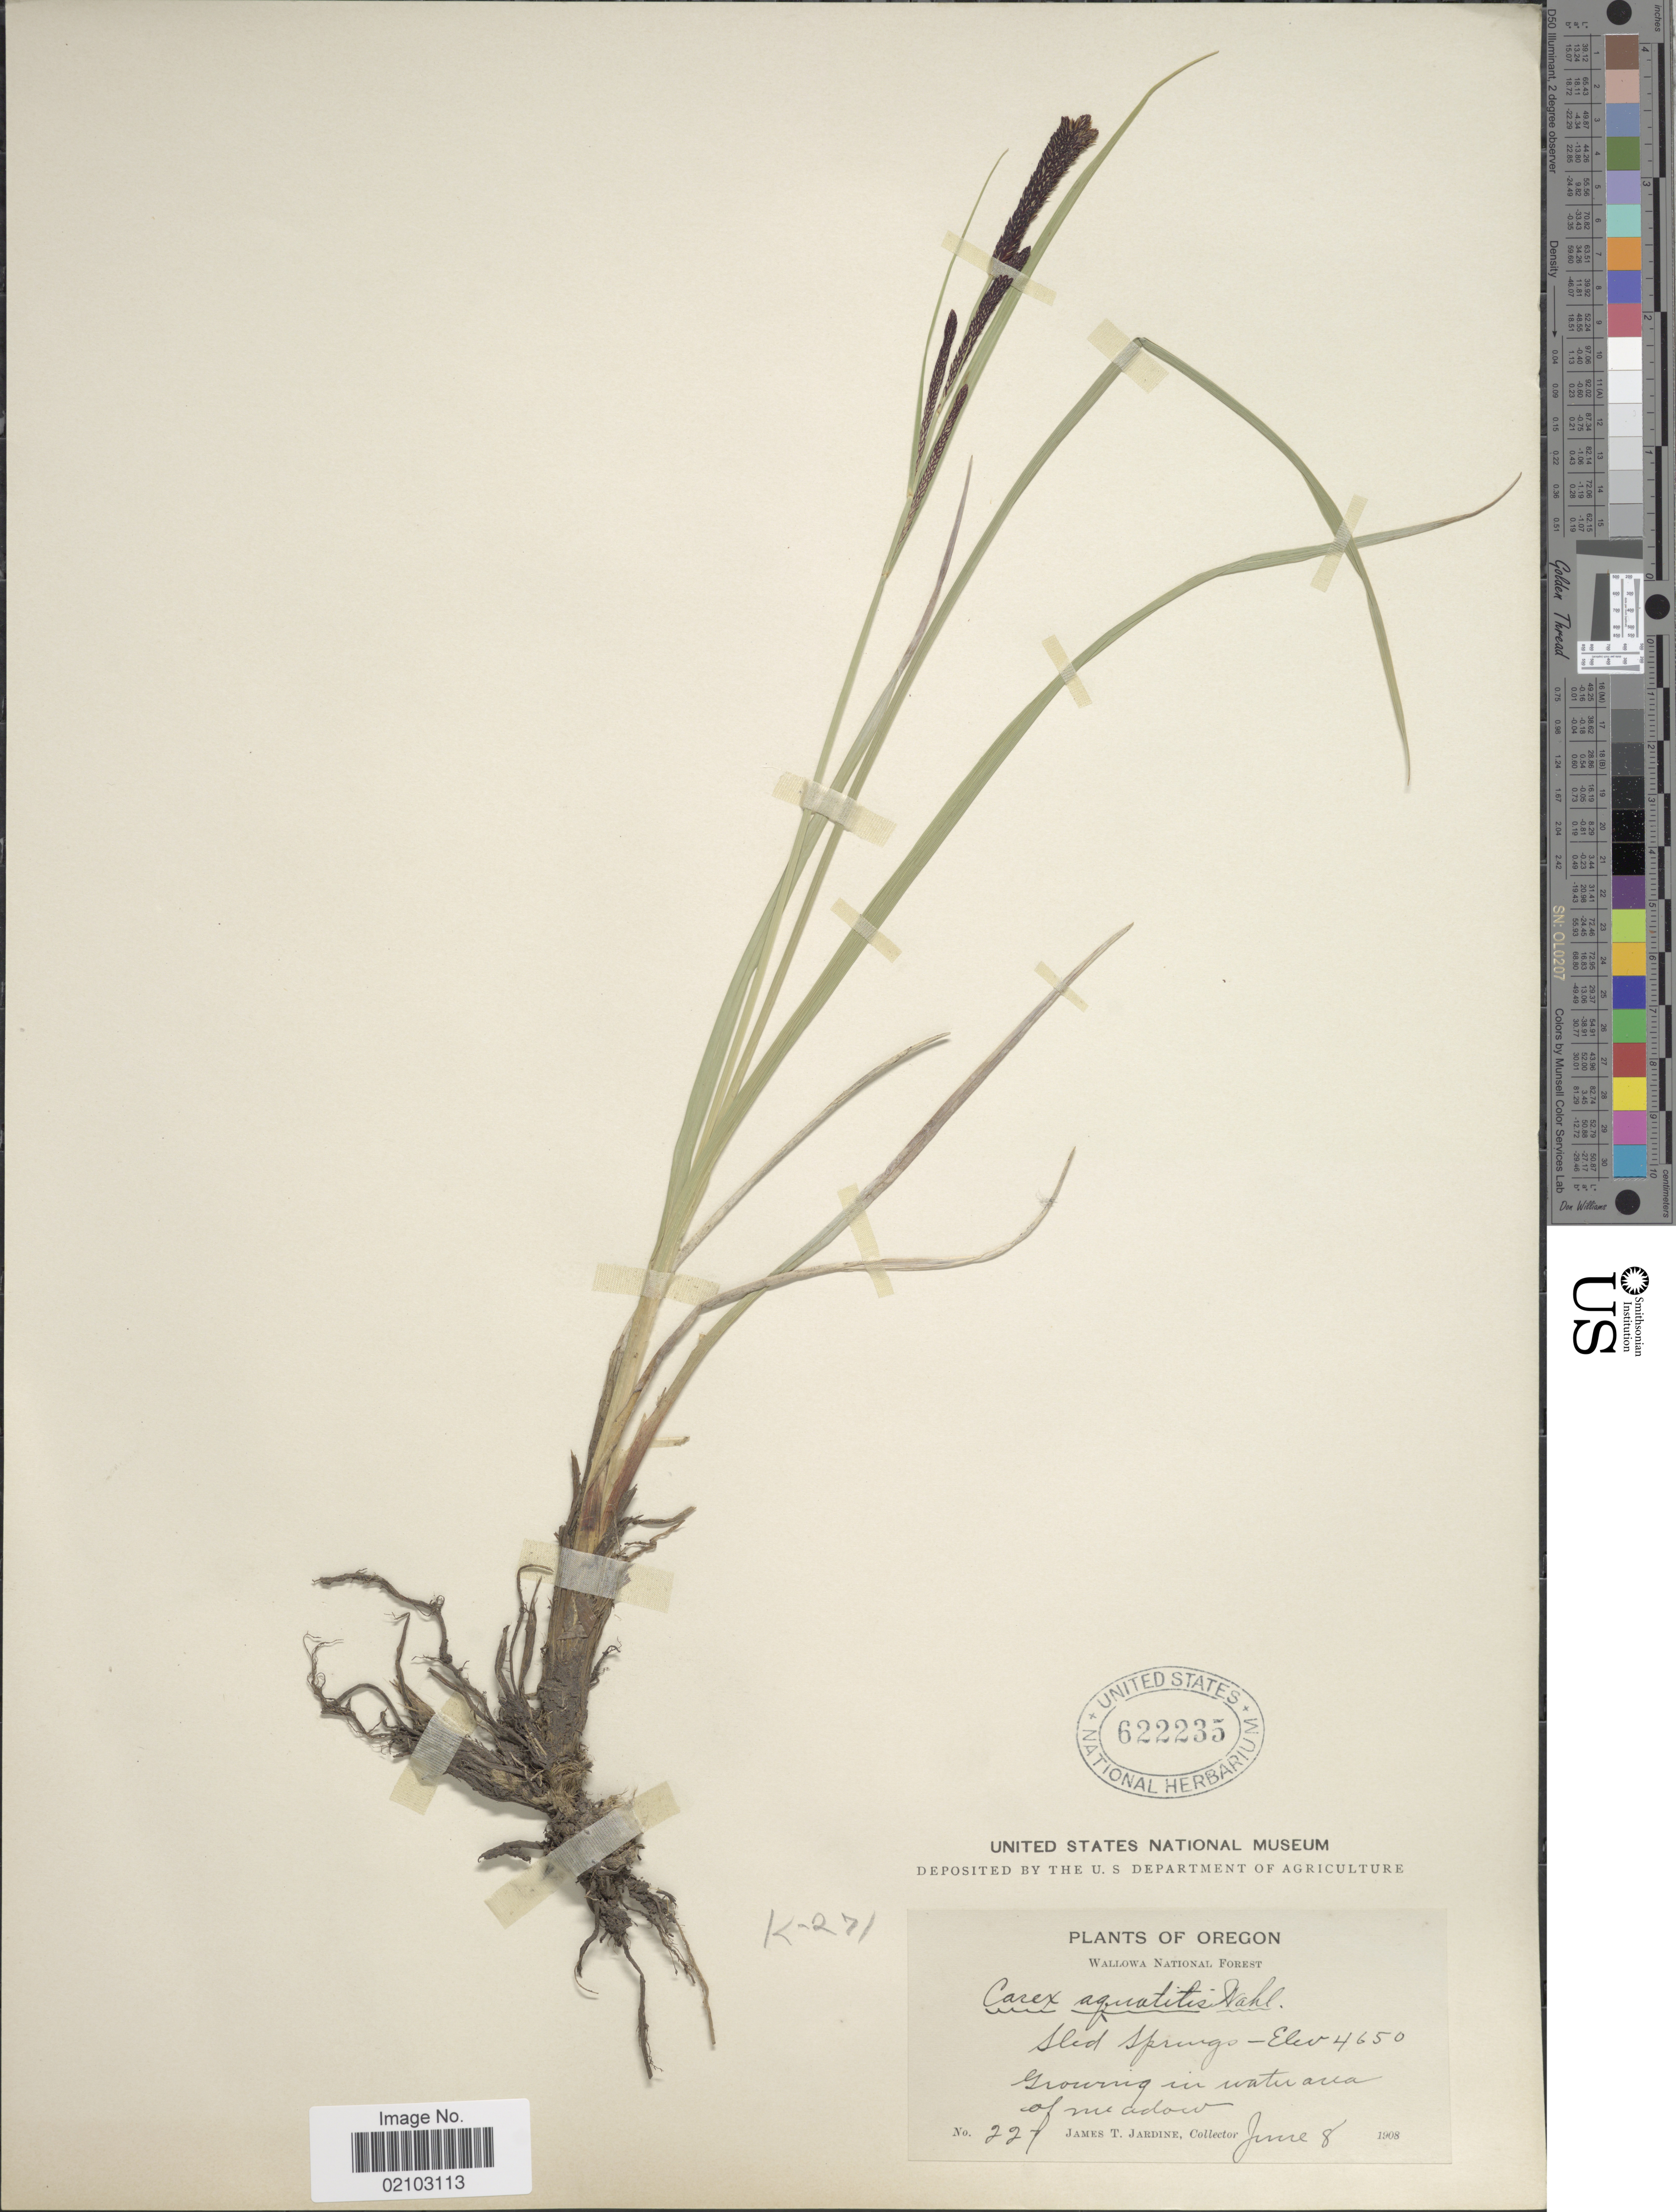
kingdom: Plantae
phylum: Tracheophyta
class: Liliopsida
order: Poales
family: Cyperaceae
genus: Carex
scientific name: Carex aquatilis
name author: Wahlenb.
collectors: J. T. Jardine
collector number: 227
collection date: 1908-06-08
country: United States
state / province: Oregon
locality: Wallowa National Forest, Sled Springs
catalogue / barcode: US 622235